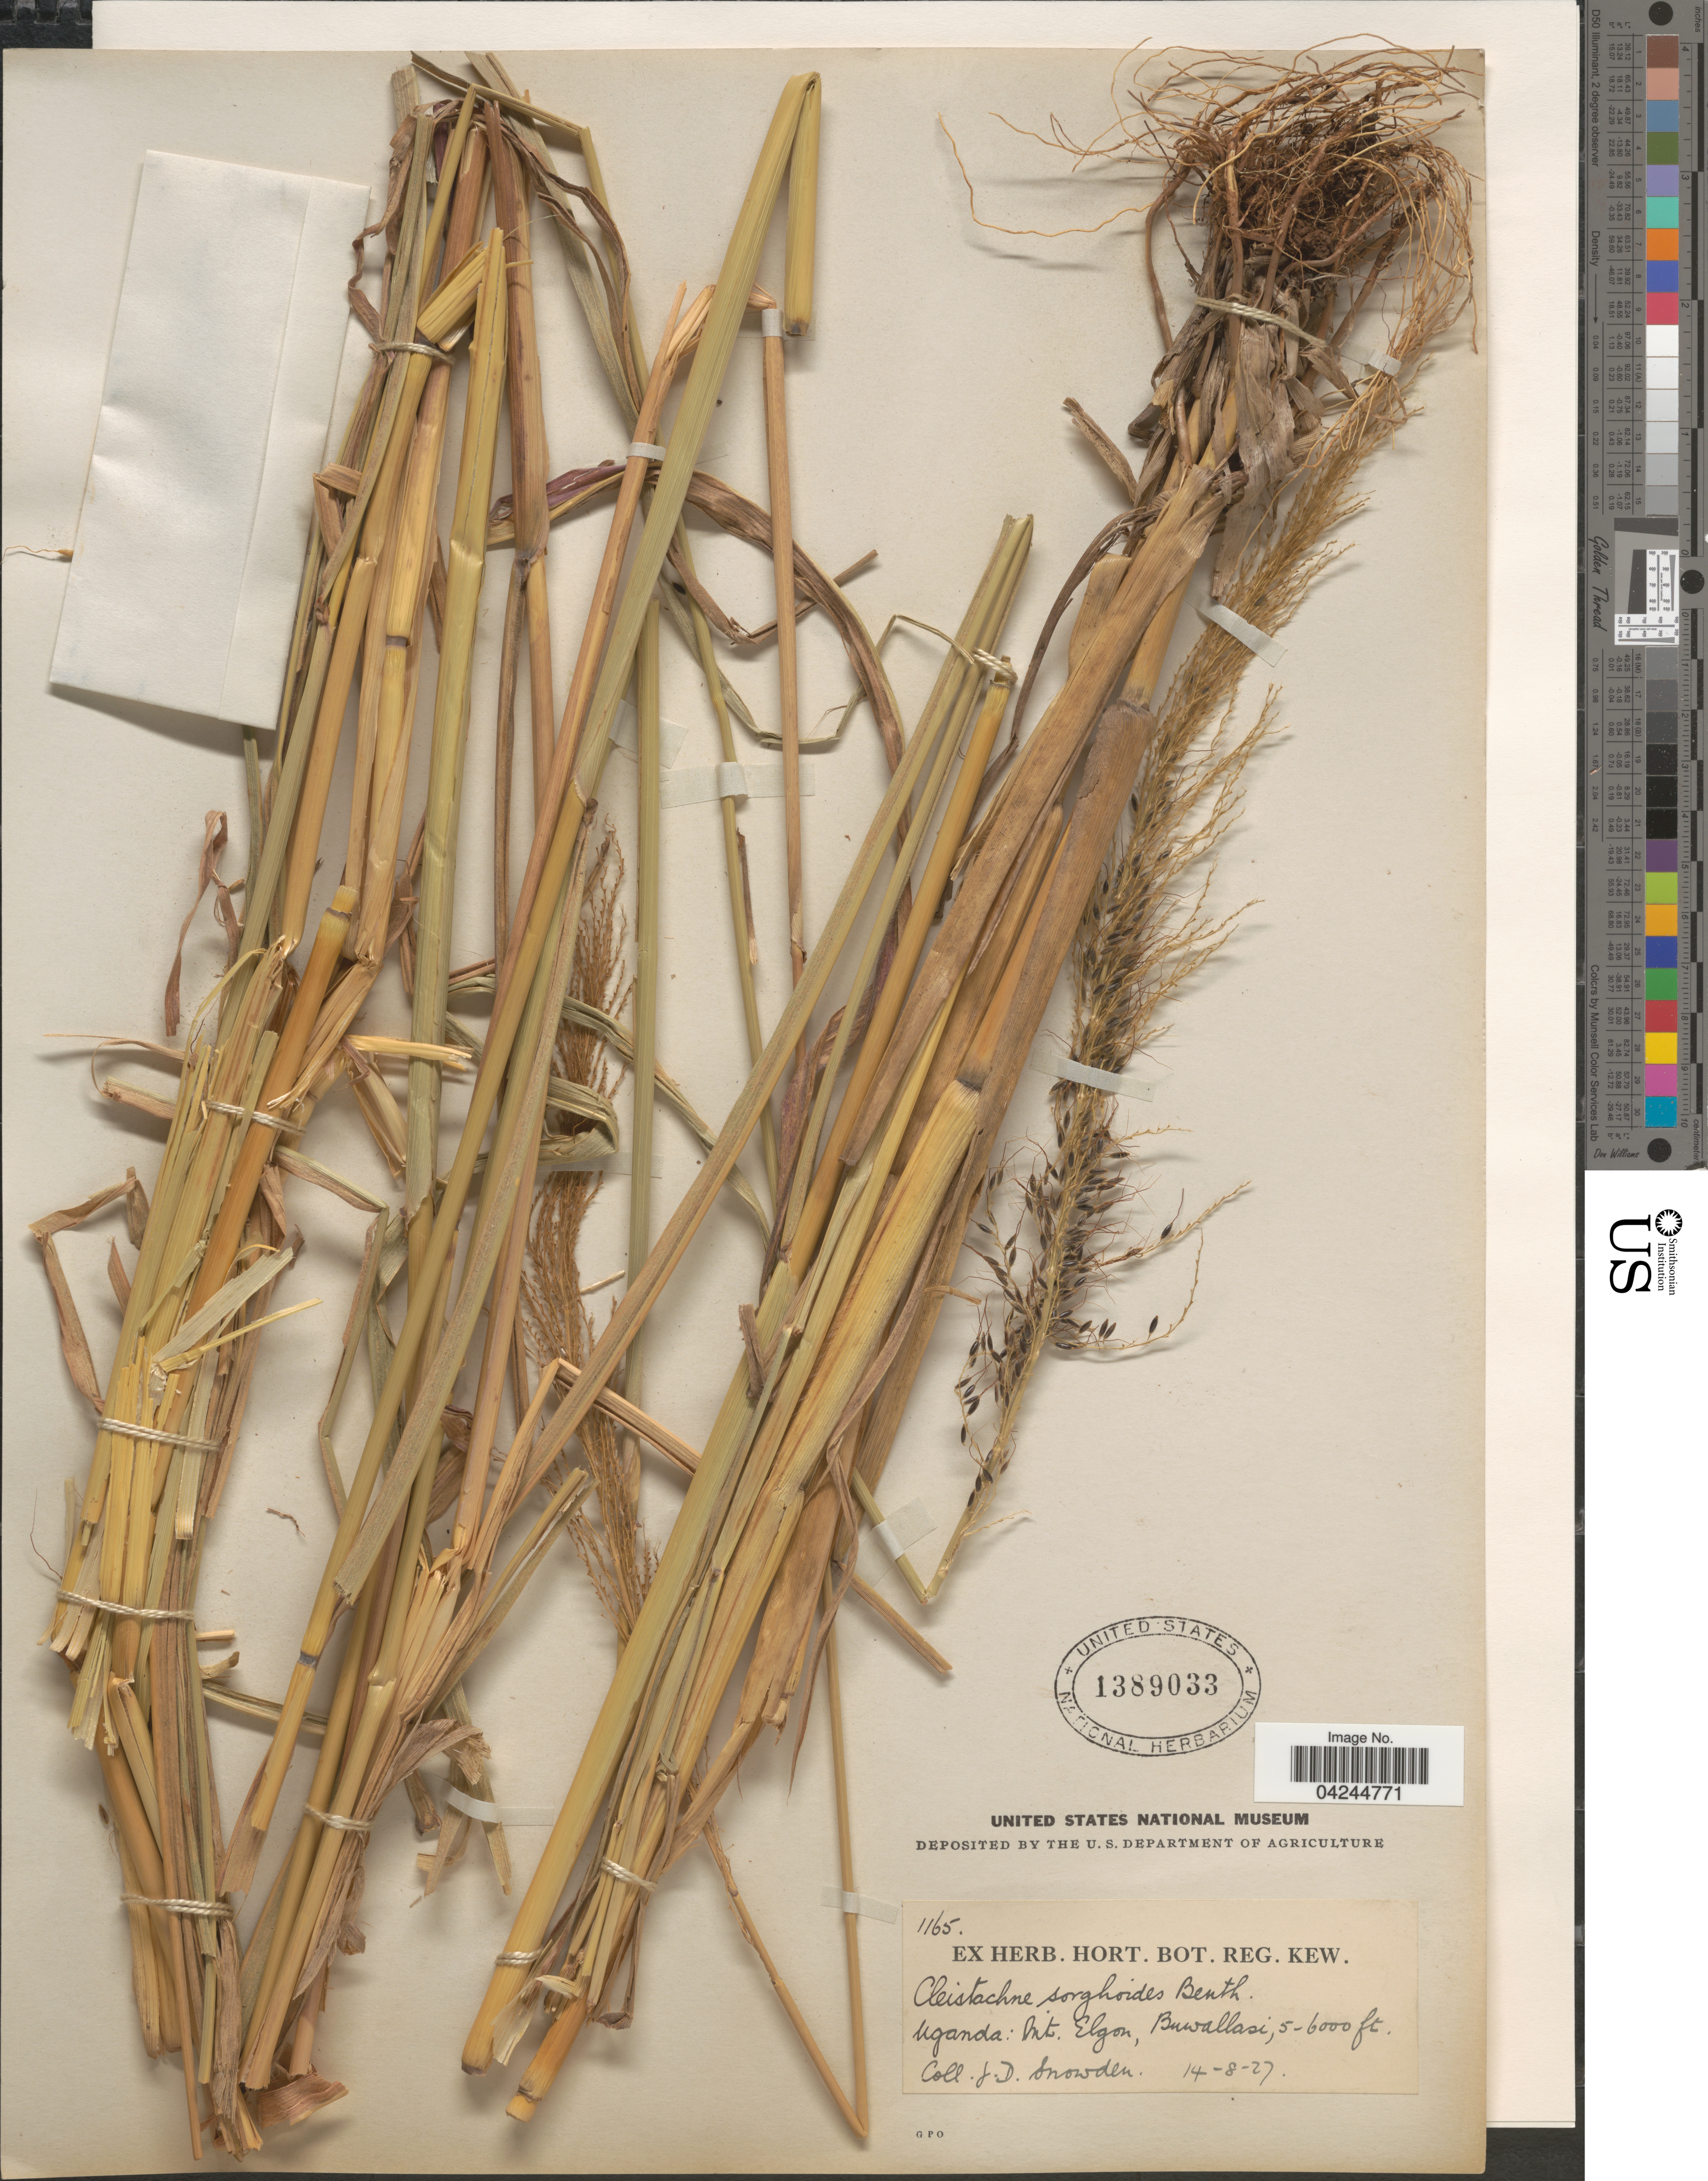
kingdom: Plantae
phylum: Tracheophyta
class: Liliopsida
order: Poales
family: Poaceae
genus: Cleistachne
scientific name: Cleistachne sorghoides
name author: Benth.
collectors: J. Snowden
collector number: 1165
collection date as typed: Transcribed d/m/y: 14/8/27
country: Uganda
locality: Mt. Elgon, Buwallasi.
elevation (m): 1524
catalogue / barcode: US 1389033